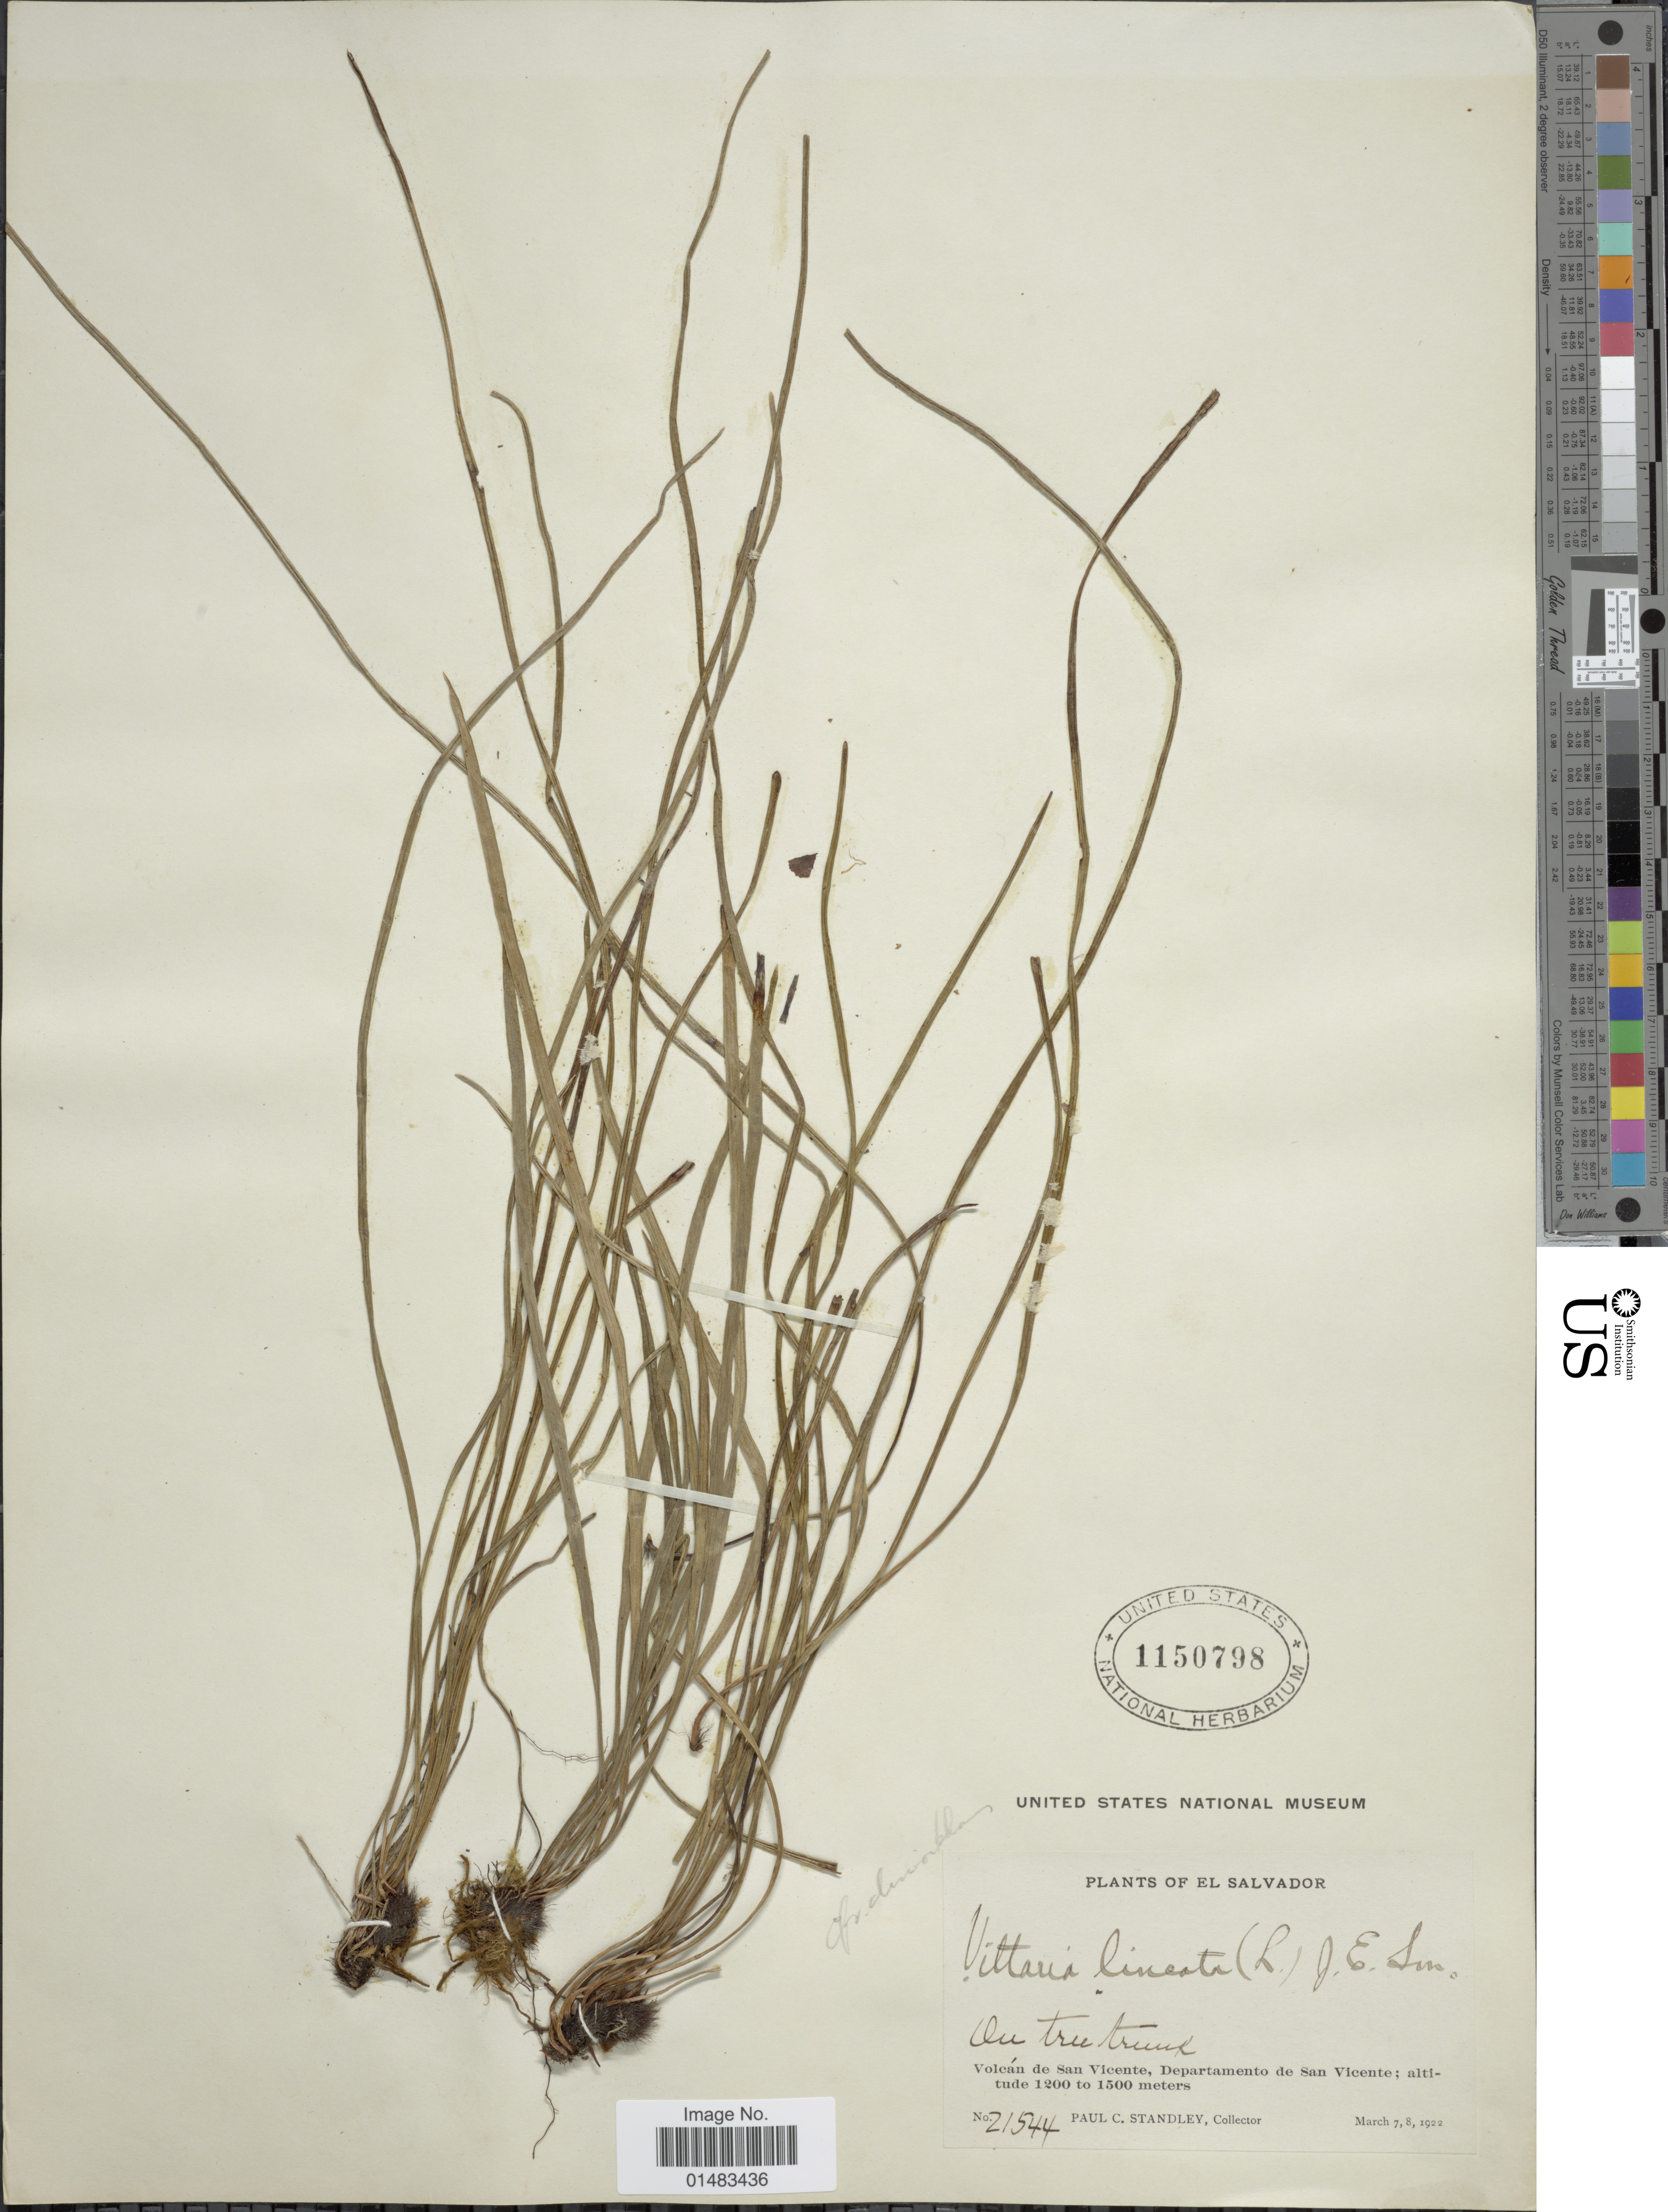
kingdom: Plantae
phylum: Tracheophyta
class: Polypodiopsida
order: Polypodiales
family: Pteridaceae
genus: Vittaria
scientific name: Vittaria dimorpha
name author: K. Müller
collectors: P. C. Standley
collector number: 21544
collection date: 1922-03-01/1922-03-08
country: El Salvador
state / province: San Vincente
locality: Plants of El Salvador, Volcan de san Vicente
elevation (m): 1200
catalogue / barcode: US 1150798